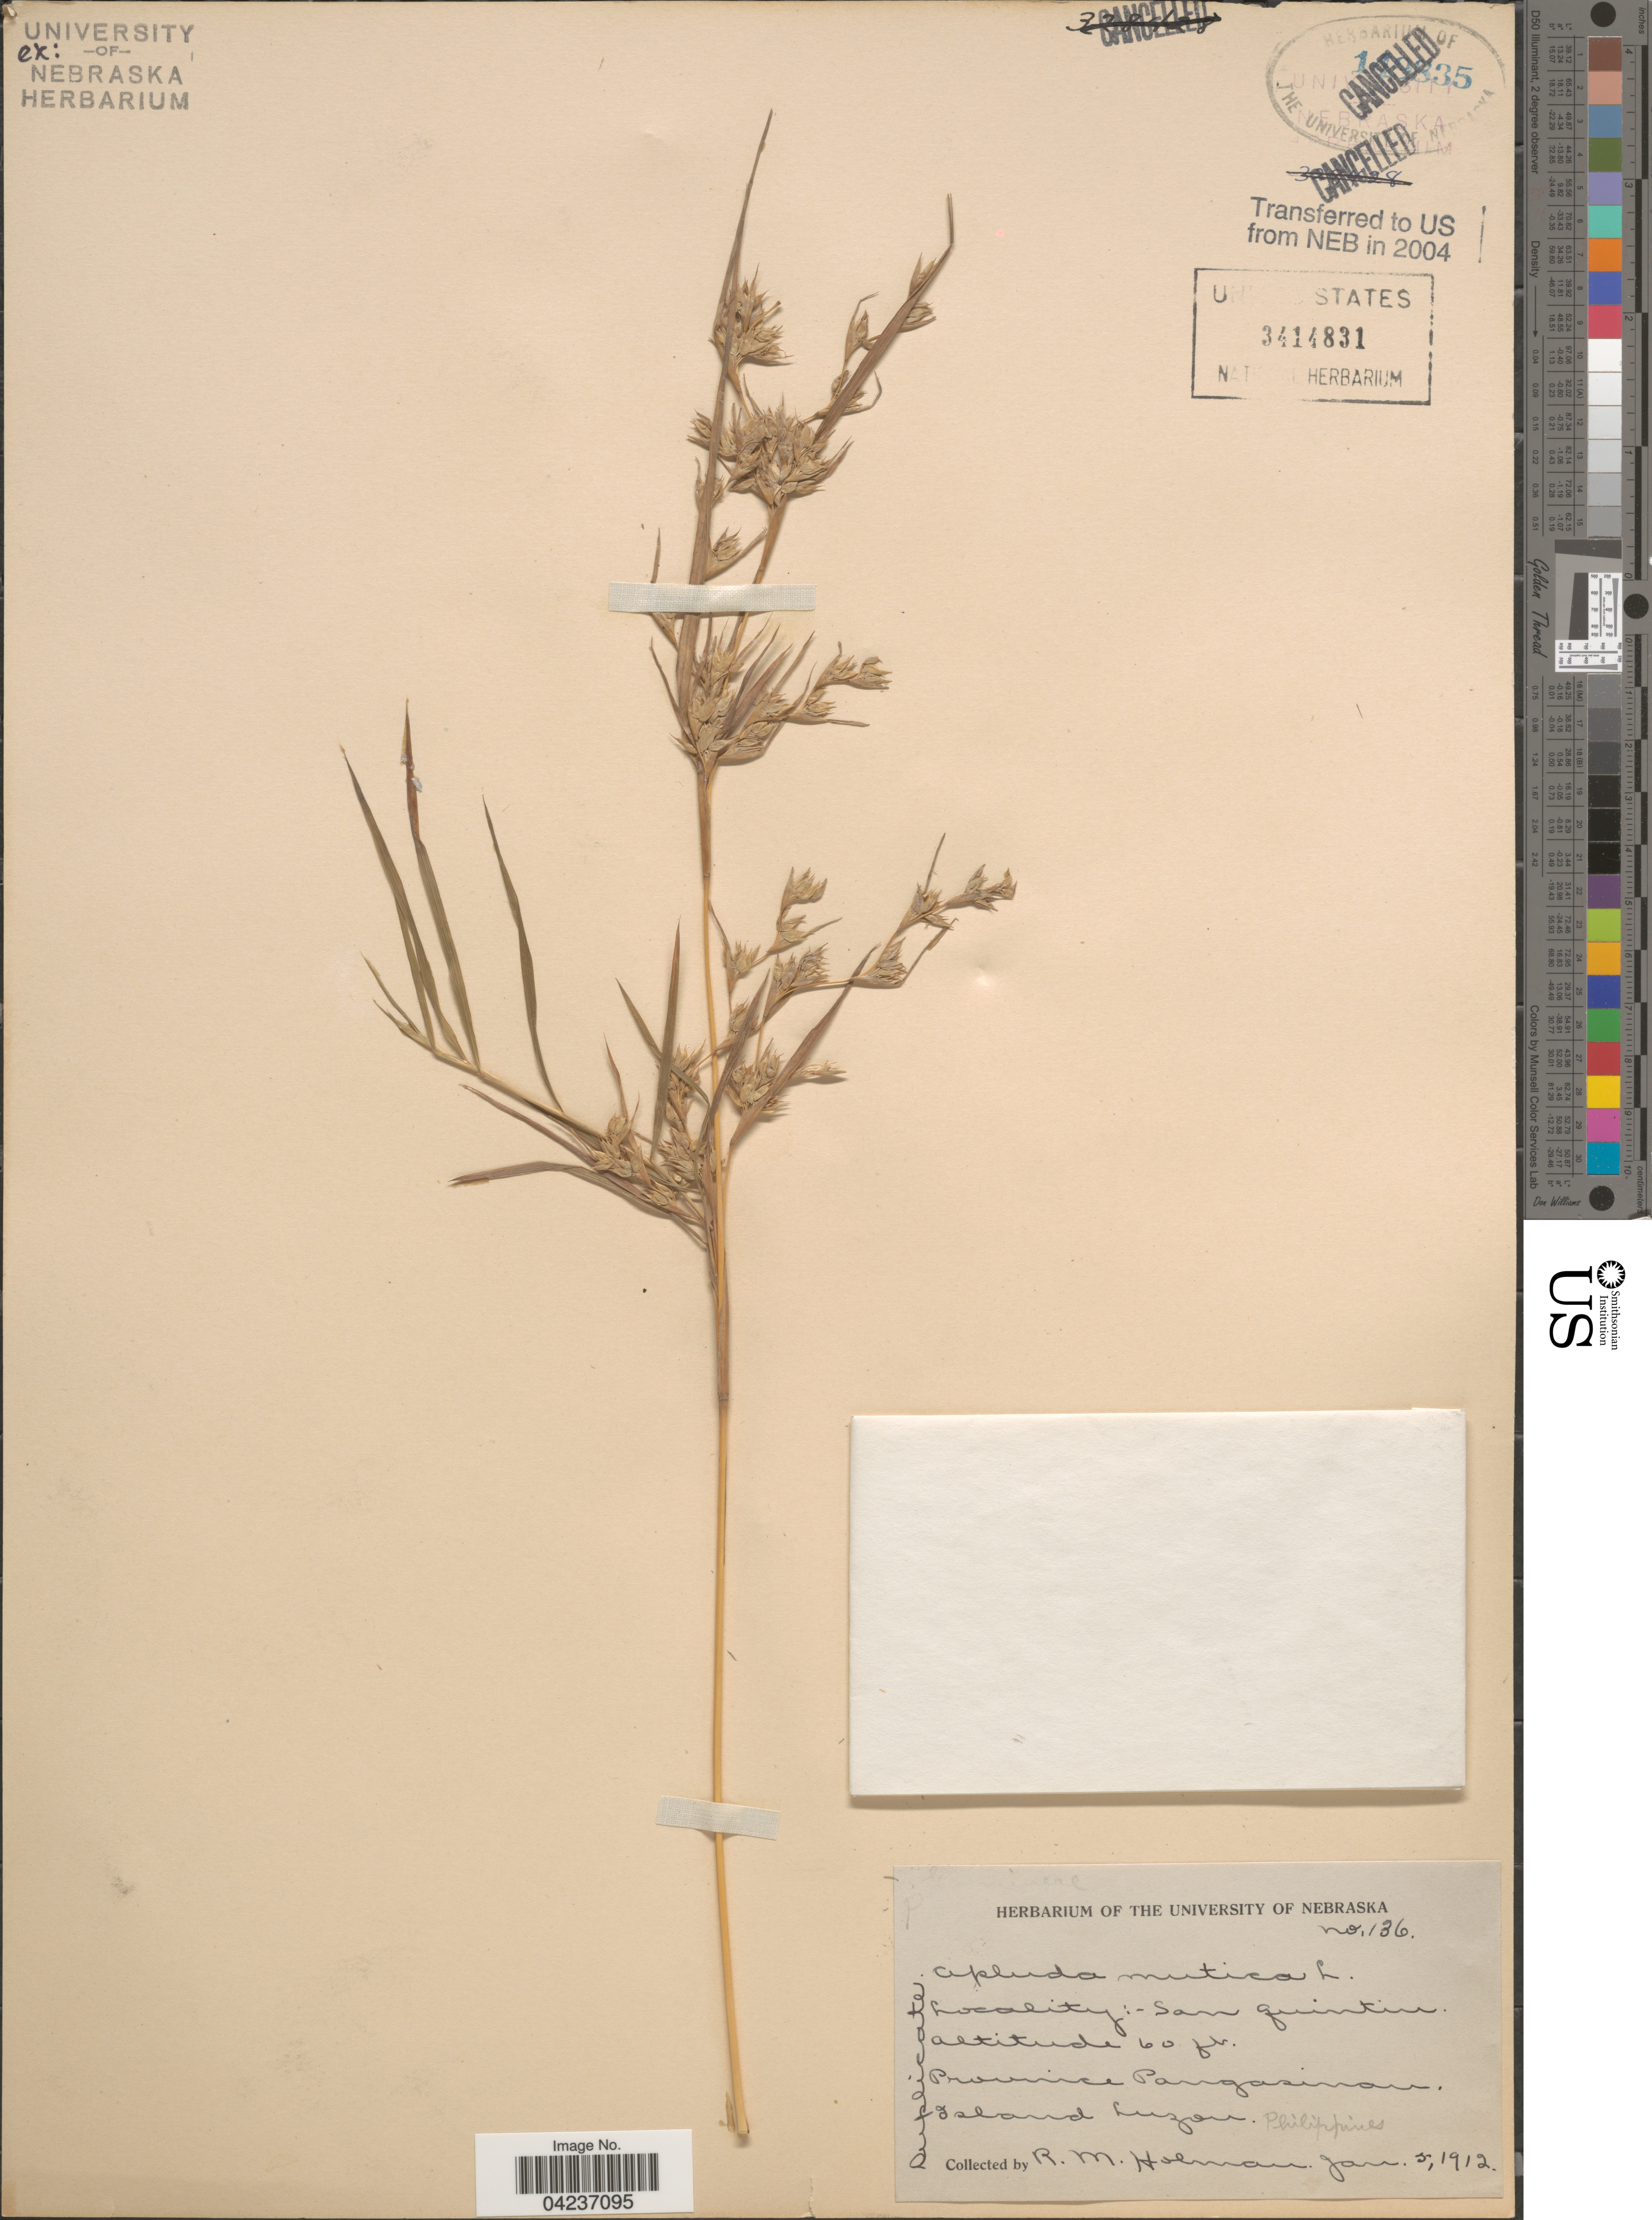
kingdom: Plantae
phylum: Tracheophyta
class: Liliopsida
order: Poales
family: Poaceae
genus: Apluda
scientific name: Apluda mutica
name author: L.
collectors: R. Holman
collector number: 136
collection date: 1912-01-05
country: Philippines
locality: San Quintin. Province Pangasinan. Island Luzon.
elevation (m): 18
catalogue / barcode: US 3414831